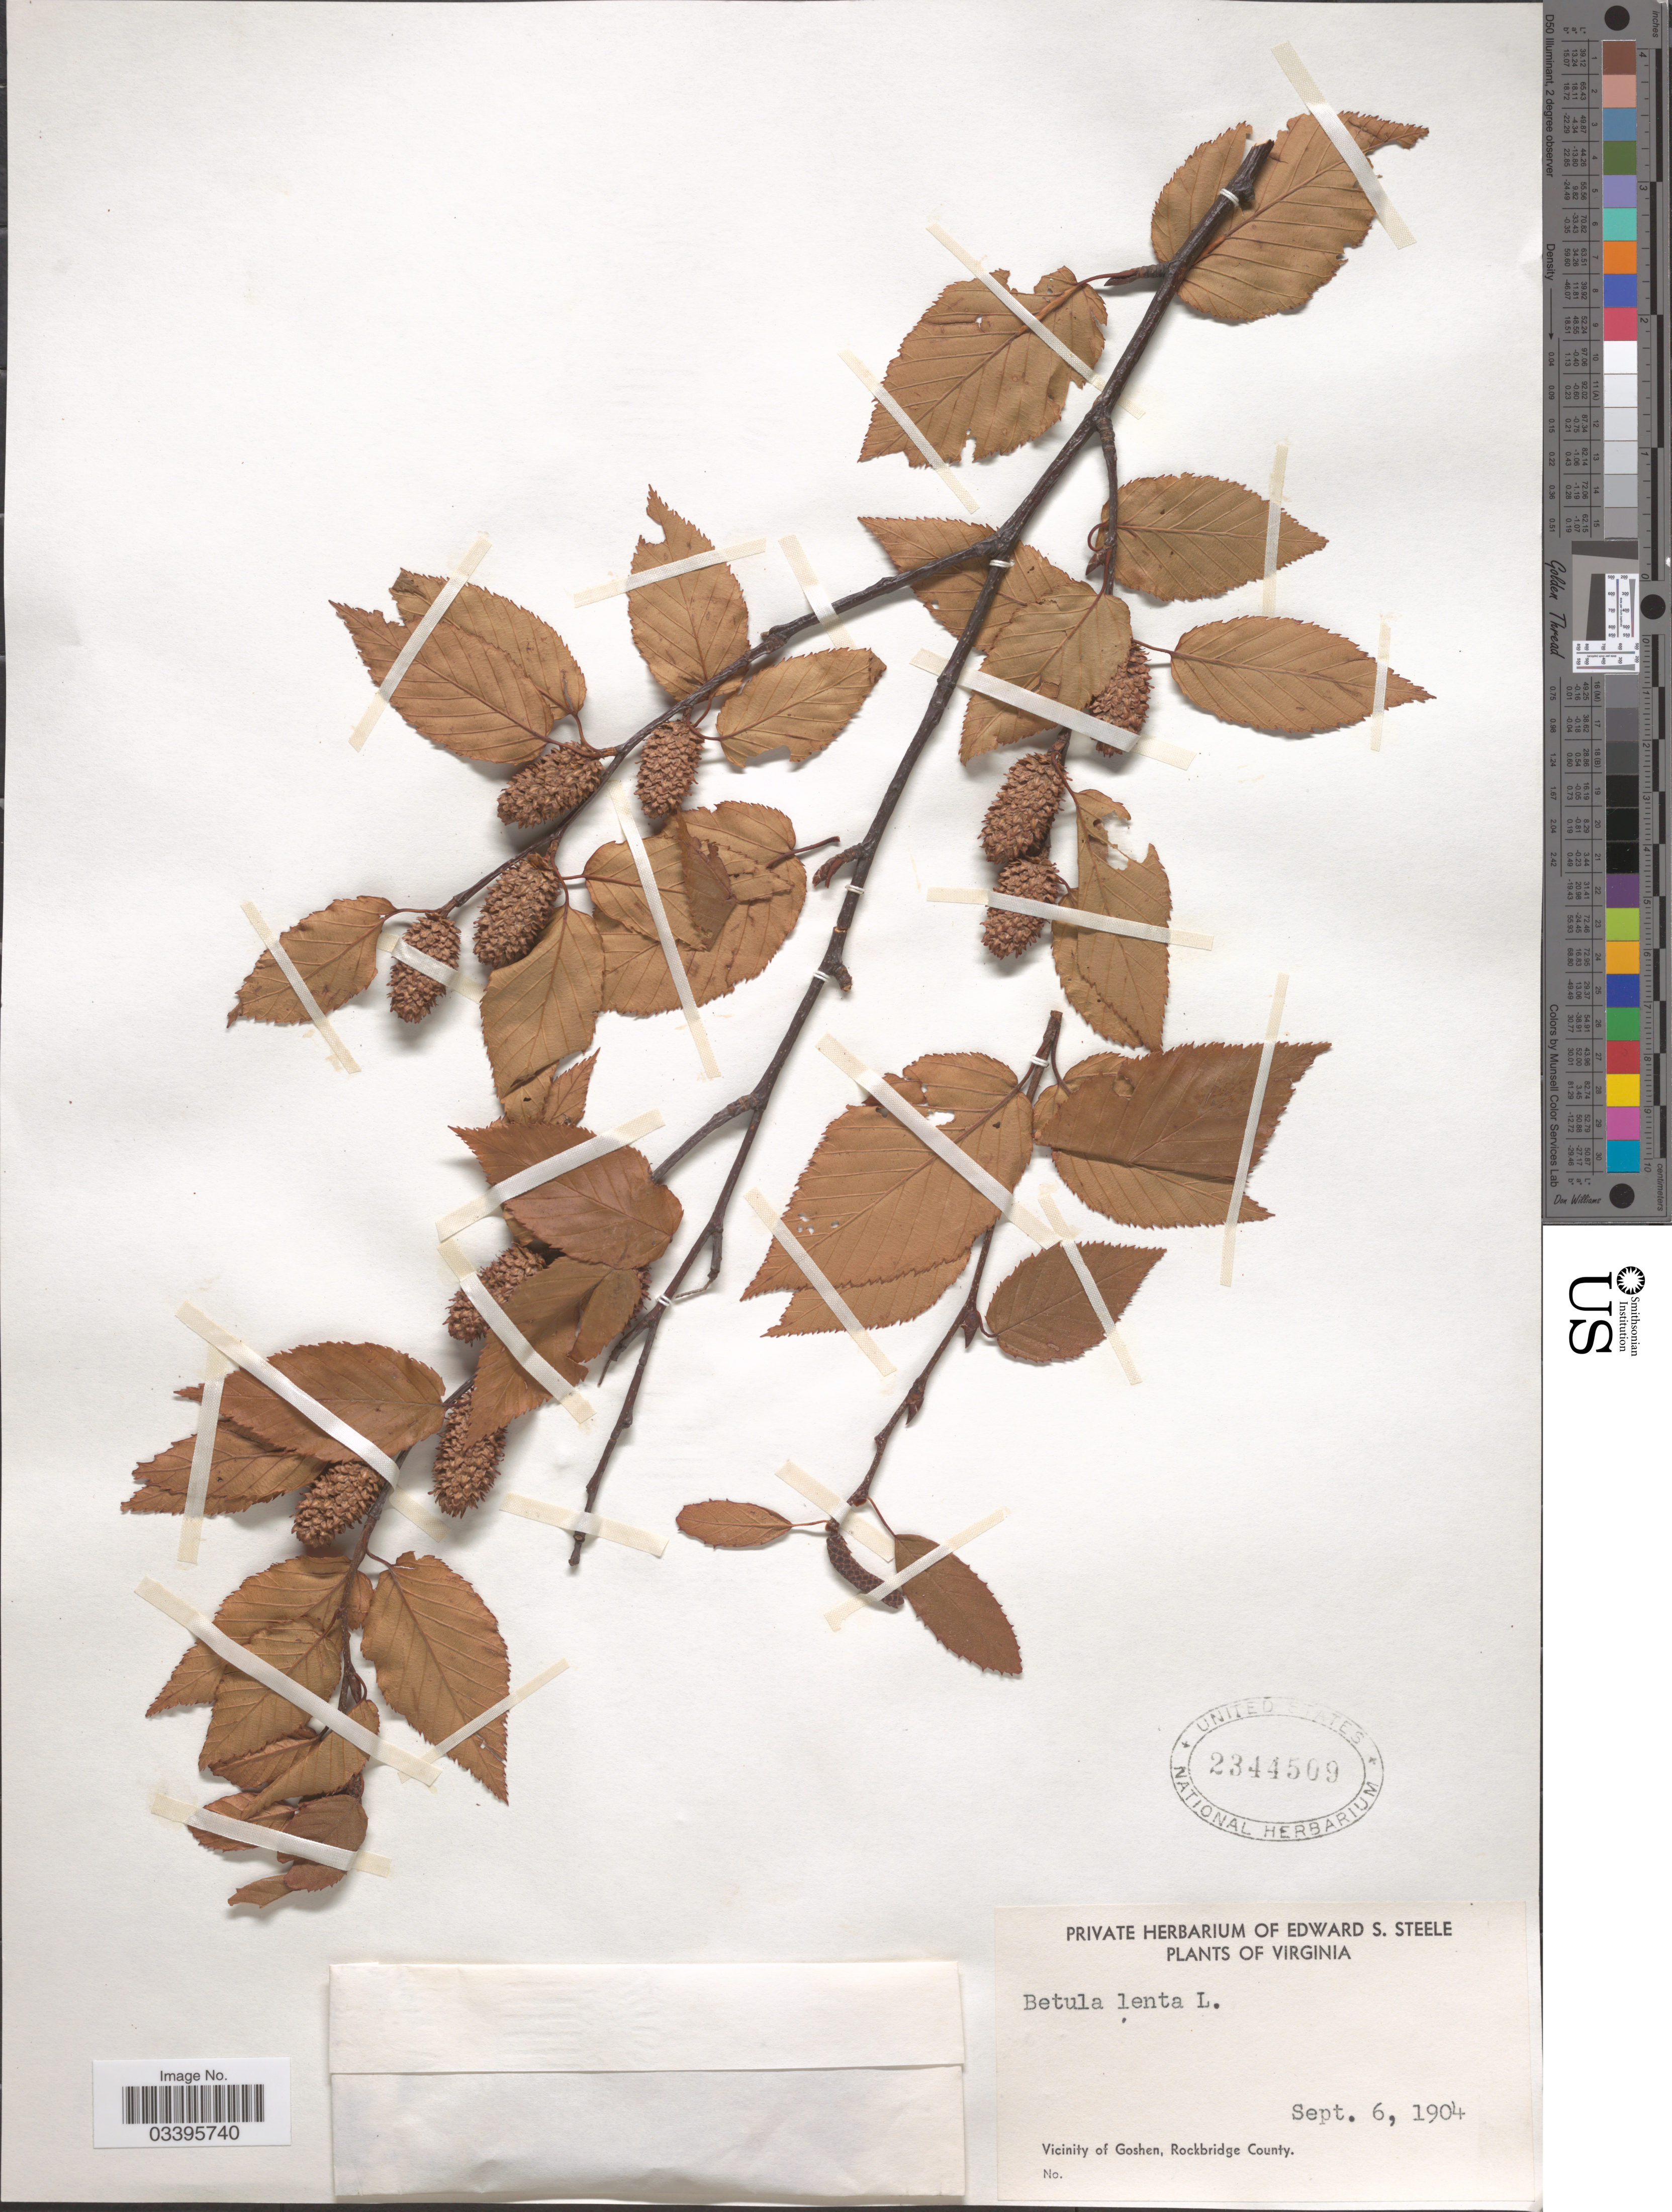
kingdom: Plantae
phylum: Tracheophyta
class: Magnoliopsida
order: Fagales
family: Betulaceae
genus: Betula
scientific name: Betula lenta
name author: L.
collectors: ex herb. Edward S. Steele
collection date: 1904-09-06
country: United States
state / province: Virginia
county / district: Rockbridge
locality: Vicinity of Goshen, Rockbridge County.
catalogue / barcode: US 2344509